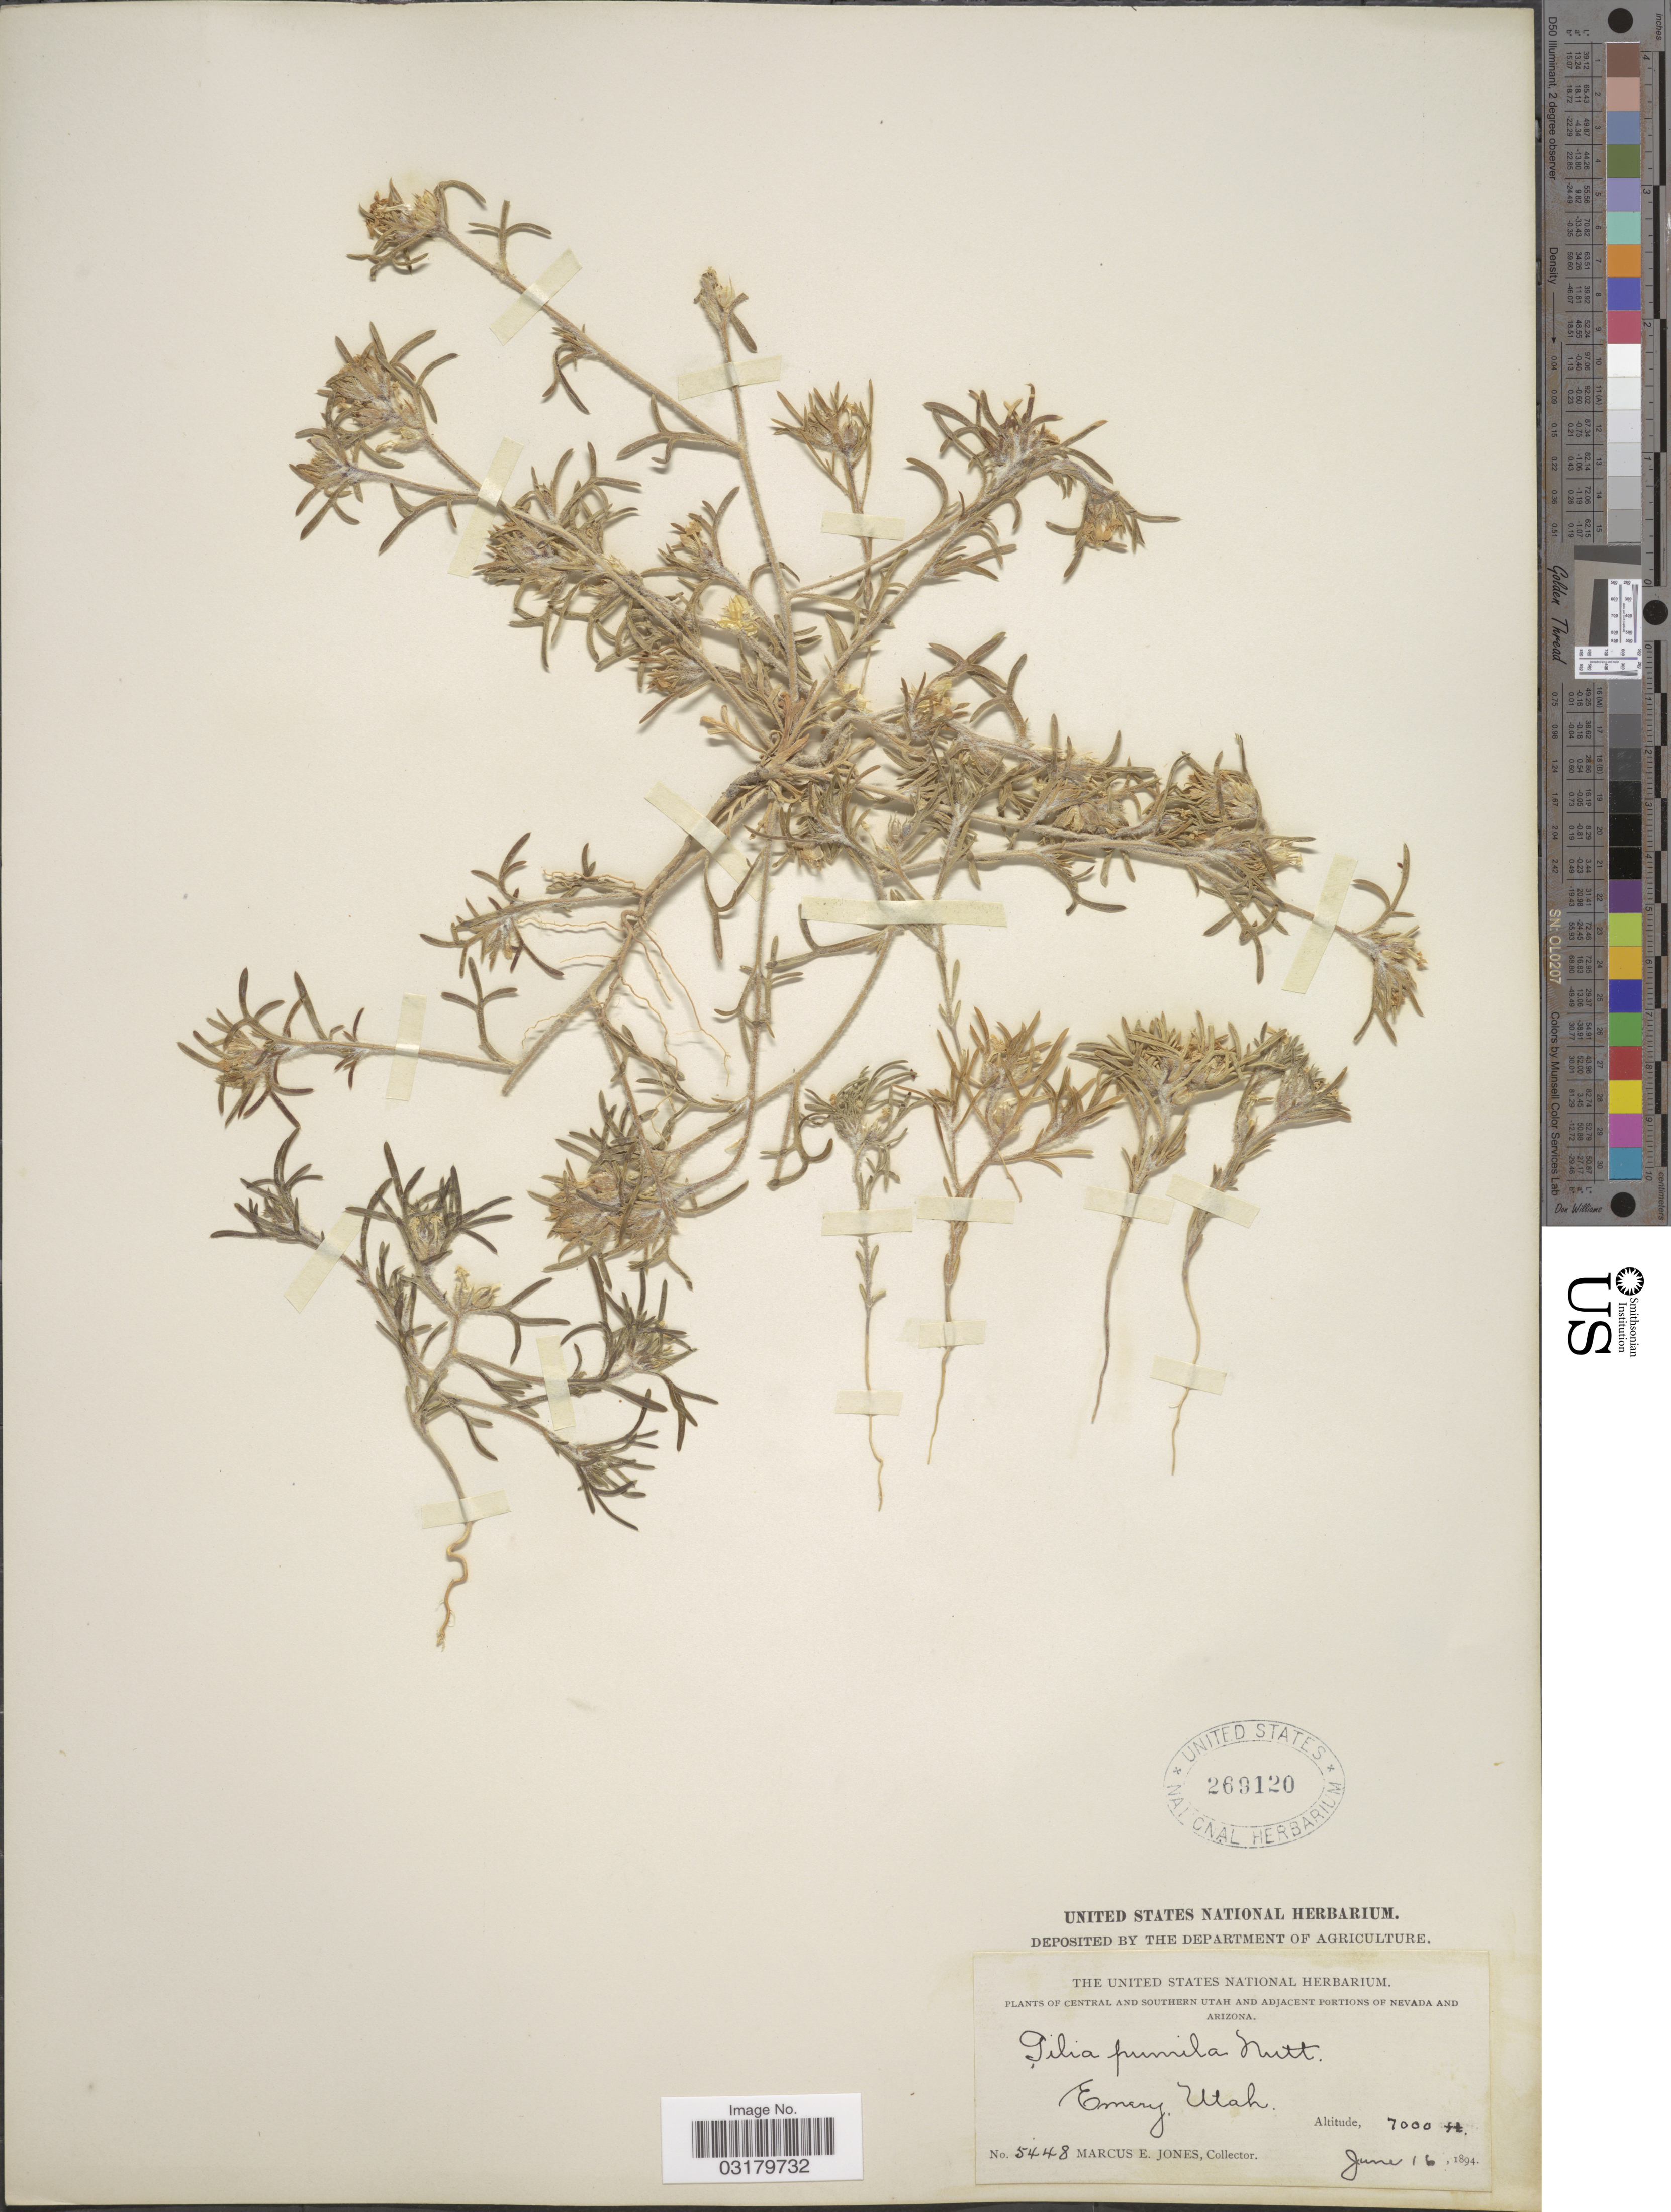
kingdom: Plantae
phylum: Tracheophyta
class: Magnoliopsida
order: Ericales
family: Polemoniaceae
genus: Ipomopsis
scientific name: Ipomopsis pumila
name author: (Nutt.) V.E. Grant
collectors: M. E. Jones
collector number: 5448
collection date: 1894-06-16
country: United States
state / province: Utah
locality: Central and Southern Utah. Emery.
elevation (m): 2134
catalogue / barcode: US 269120